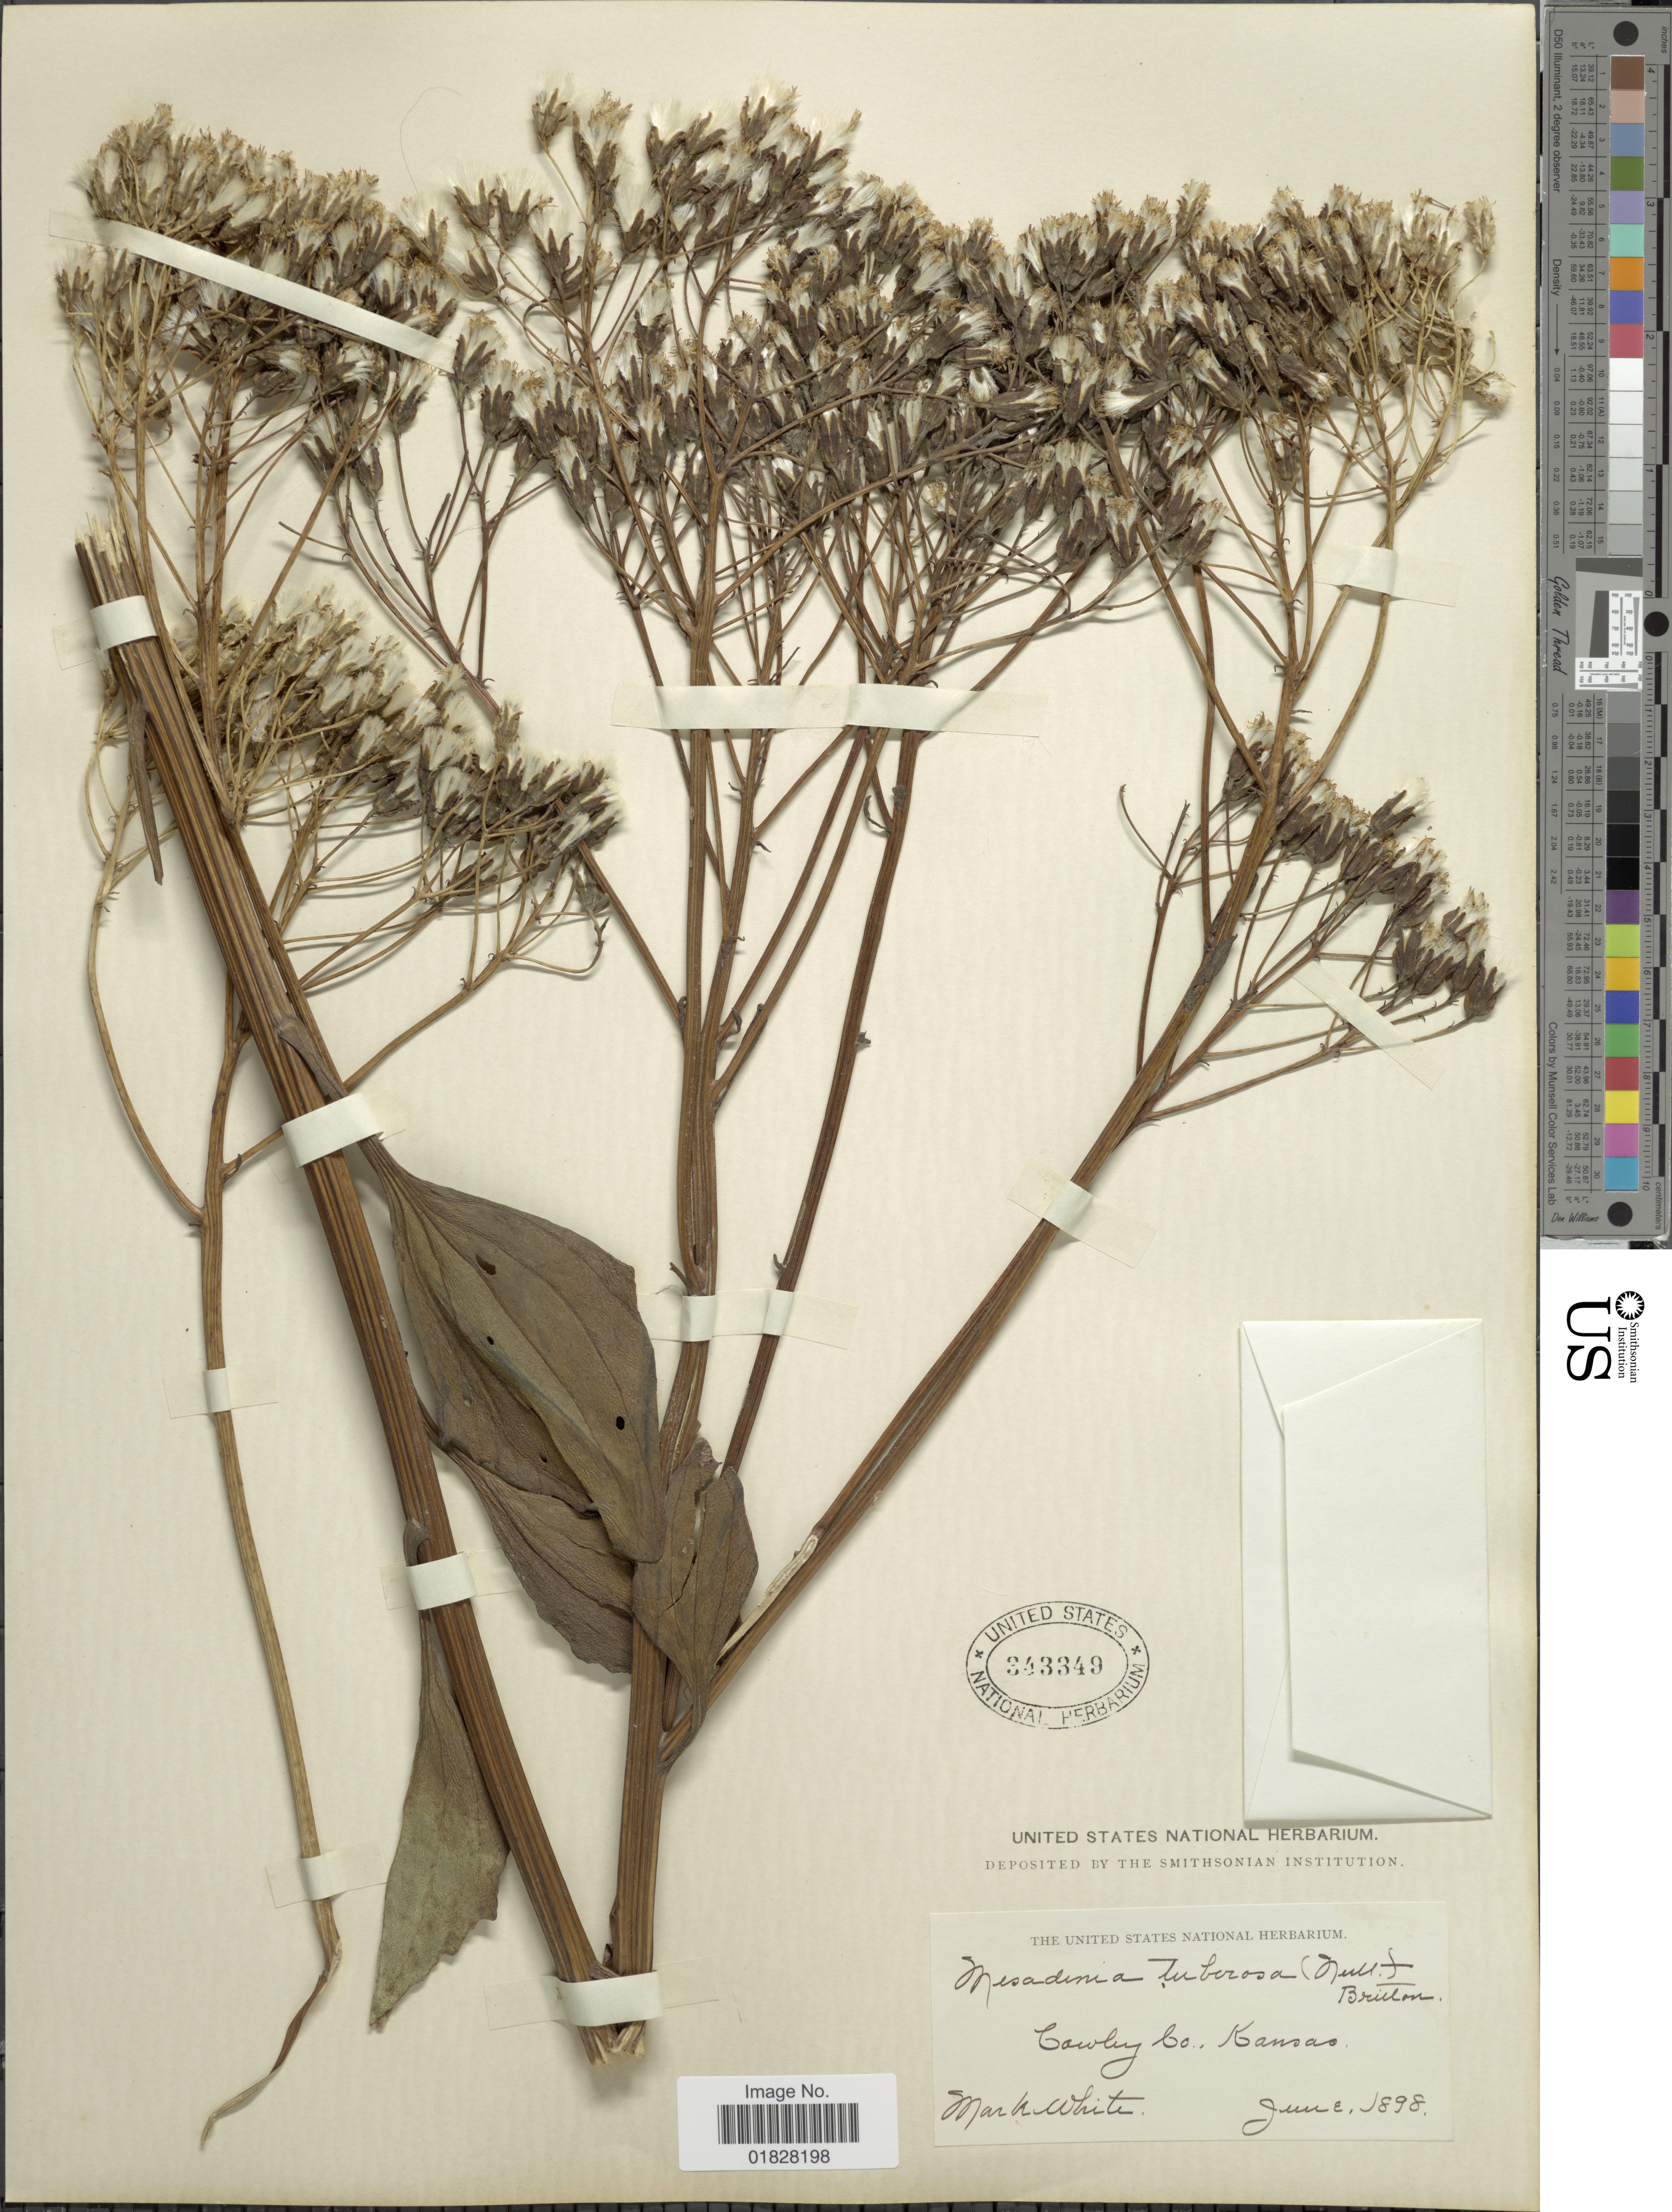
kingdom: Plantae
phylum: Tracheophyta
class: Magnoliopsida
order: Asterales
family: Asteraceae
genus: Arnoglossum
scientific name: Arnoglossum plantagineum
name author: Raf.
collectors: M. White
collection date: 1898-06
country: United States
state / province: Kansas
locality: Cowley Co., Kansas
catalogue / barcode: US 343349